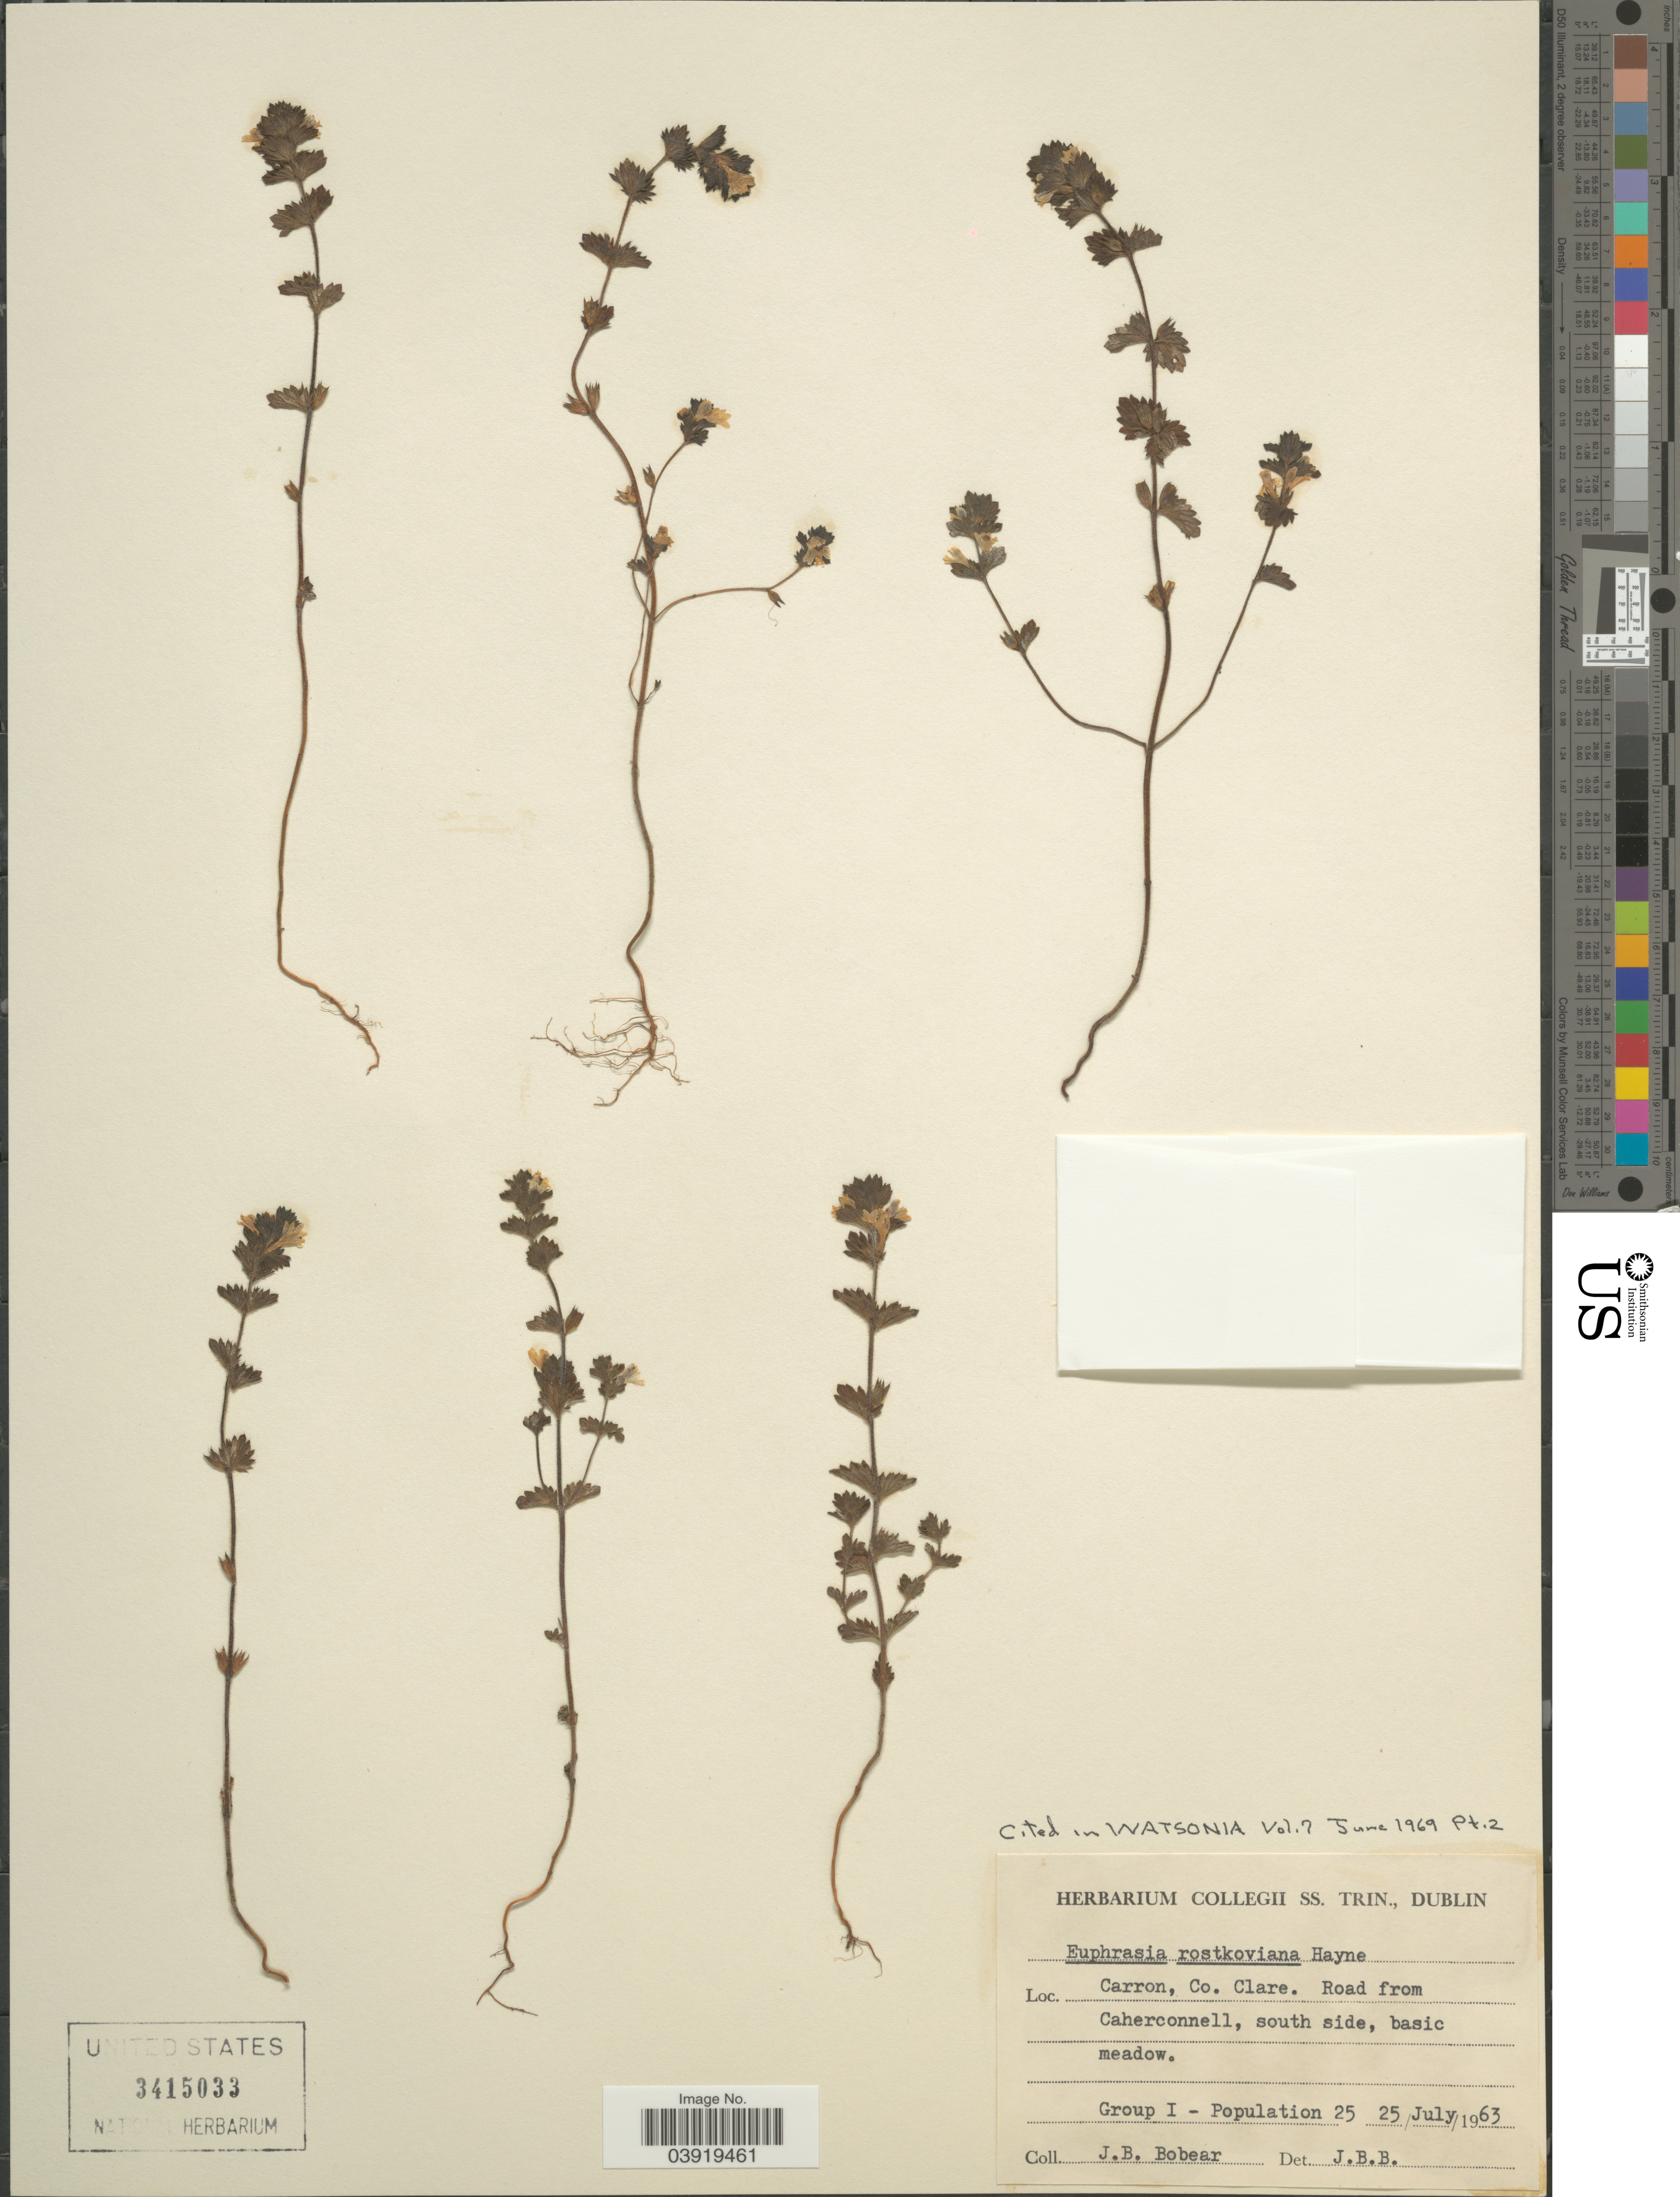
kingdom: Plantae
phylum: Tracheophyta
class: Magnoliopsida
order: Lamiales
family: Orobanchaceae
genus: Euphrasia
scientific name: Euphrasia rostkoviana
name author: Hayne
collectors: J. Bobear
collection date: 1963-07-25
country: Ireland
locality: Carron, Co. Clare. Road from Caherconnell, south side, basic meadow.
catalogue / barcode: US 3415033